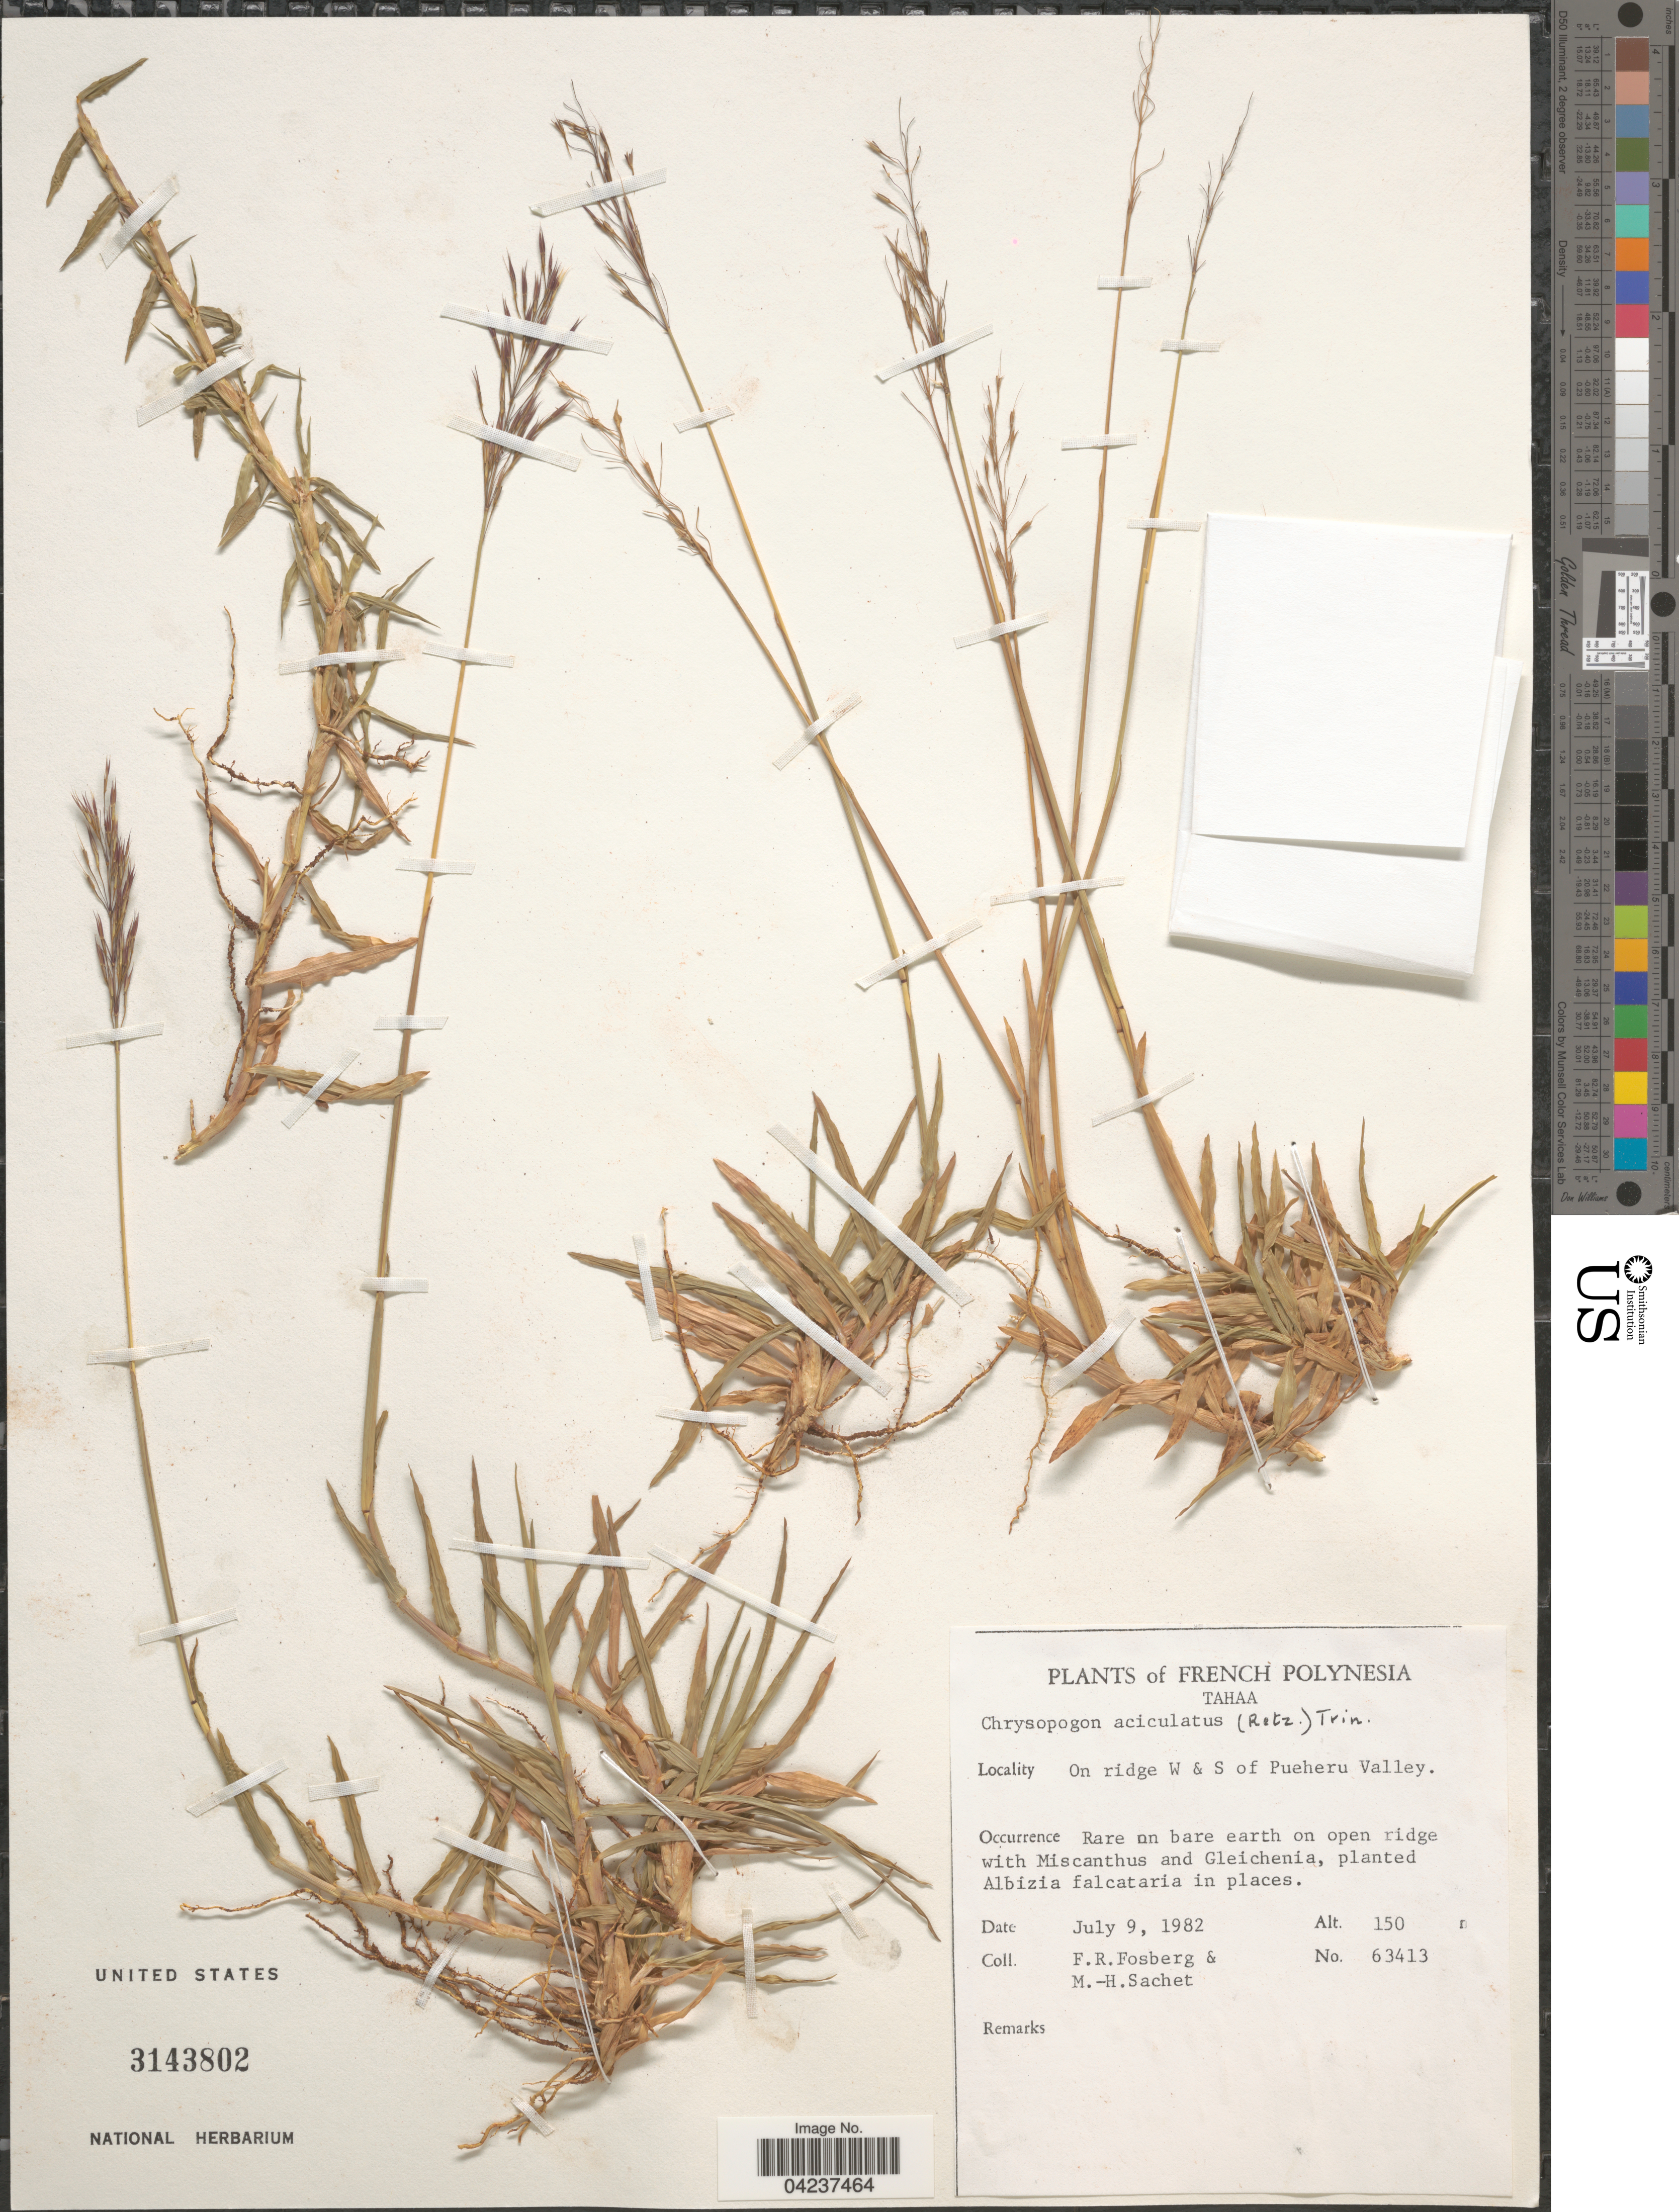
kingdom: Plantae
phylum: Tracheophyta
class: Liliopsida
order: Poales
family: Poaceae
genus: Chrysopogon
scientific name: Chrysopogon aciculatus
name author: (Retz.) Trin.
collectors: F. R. Fosberg & M.-H. Sachet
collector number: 63413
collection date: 1982-07-09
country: French Polynesia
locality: Tahaa. On ridge W & S of Pueheru Valley.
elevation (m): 150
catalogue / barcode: US 3143802